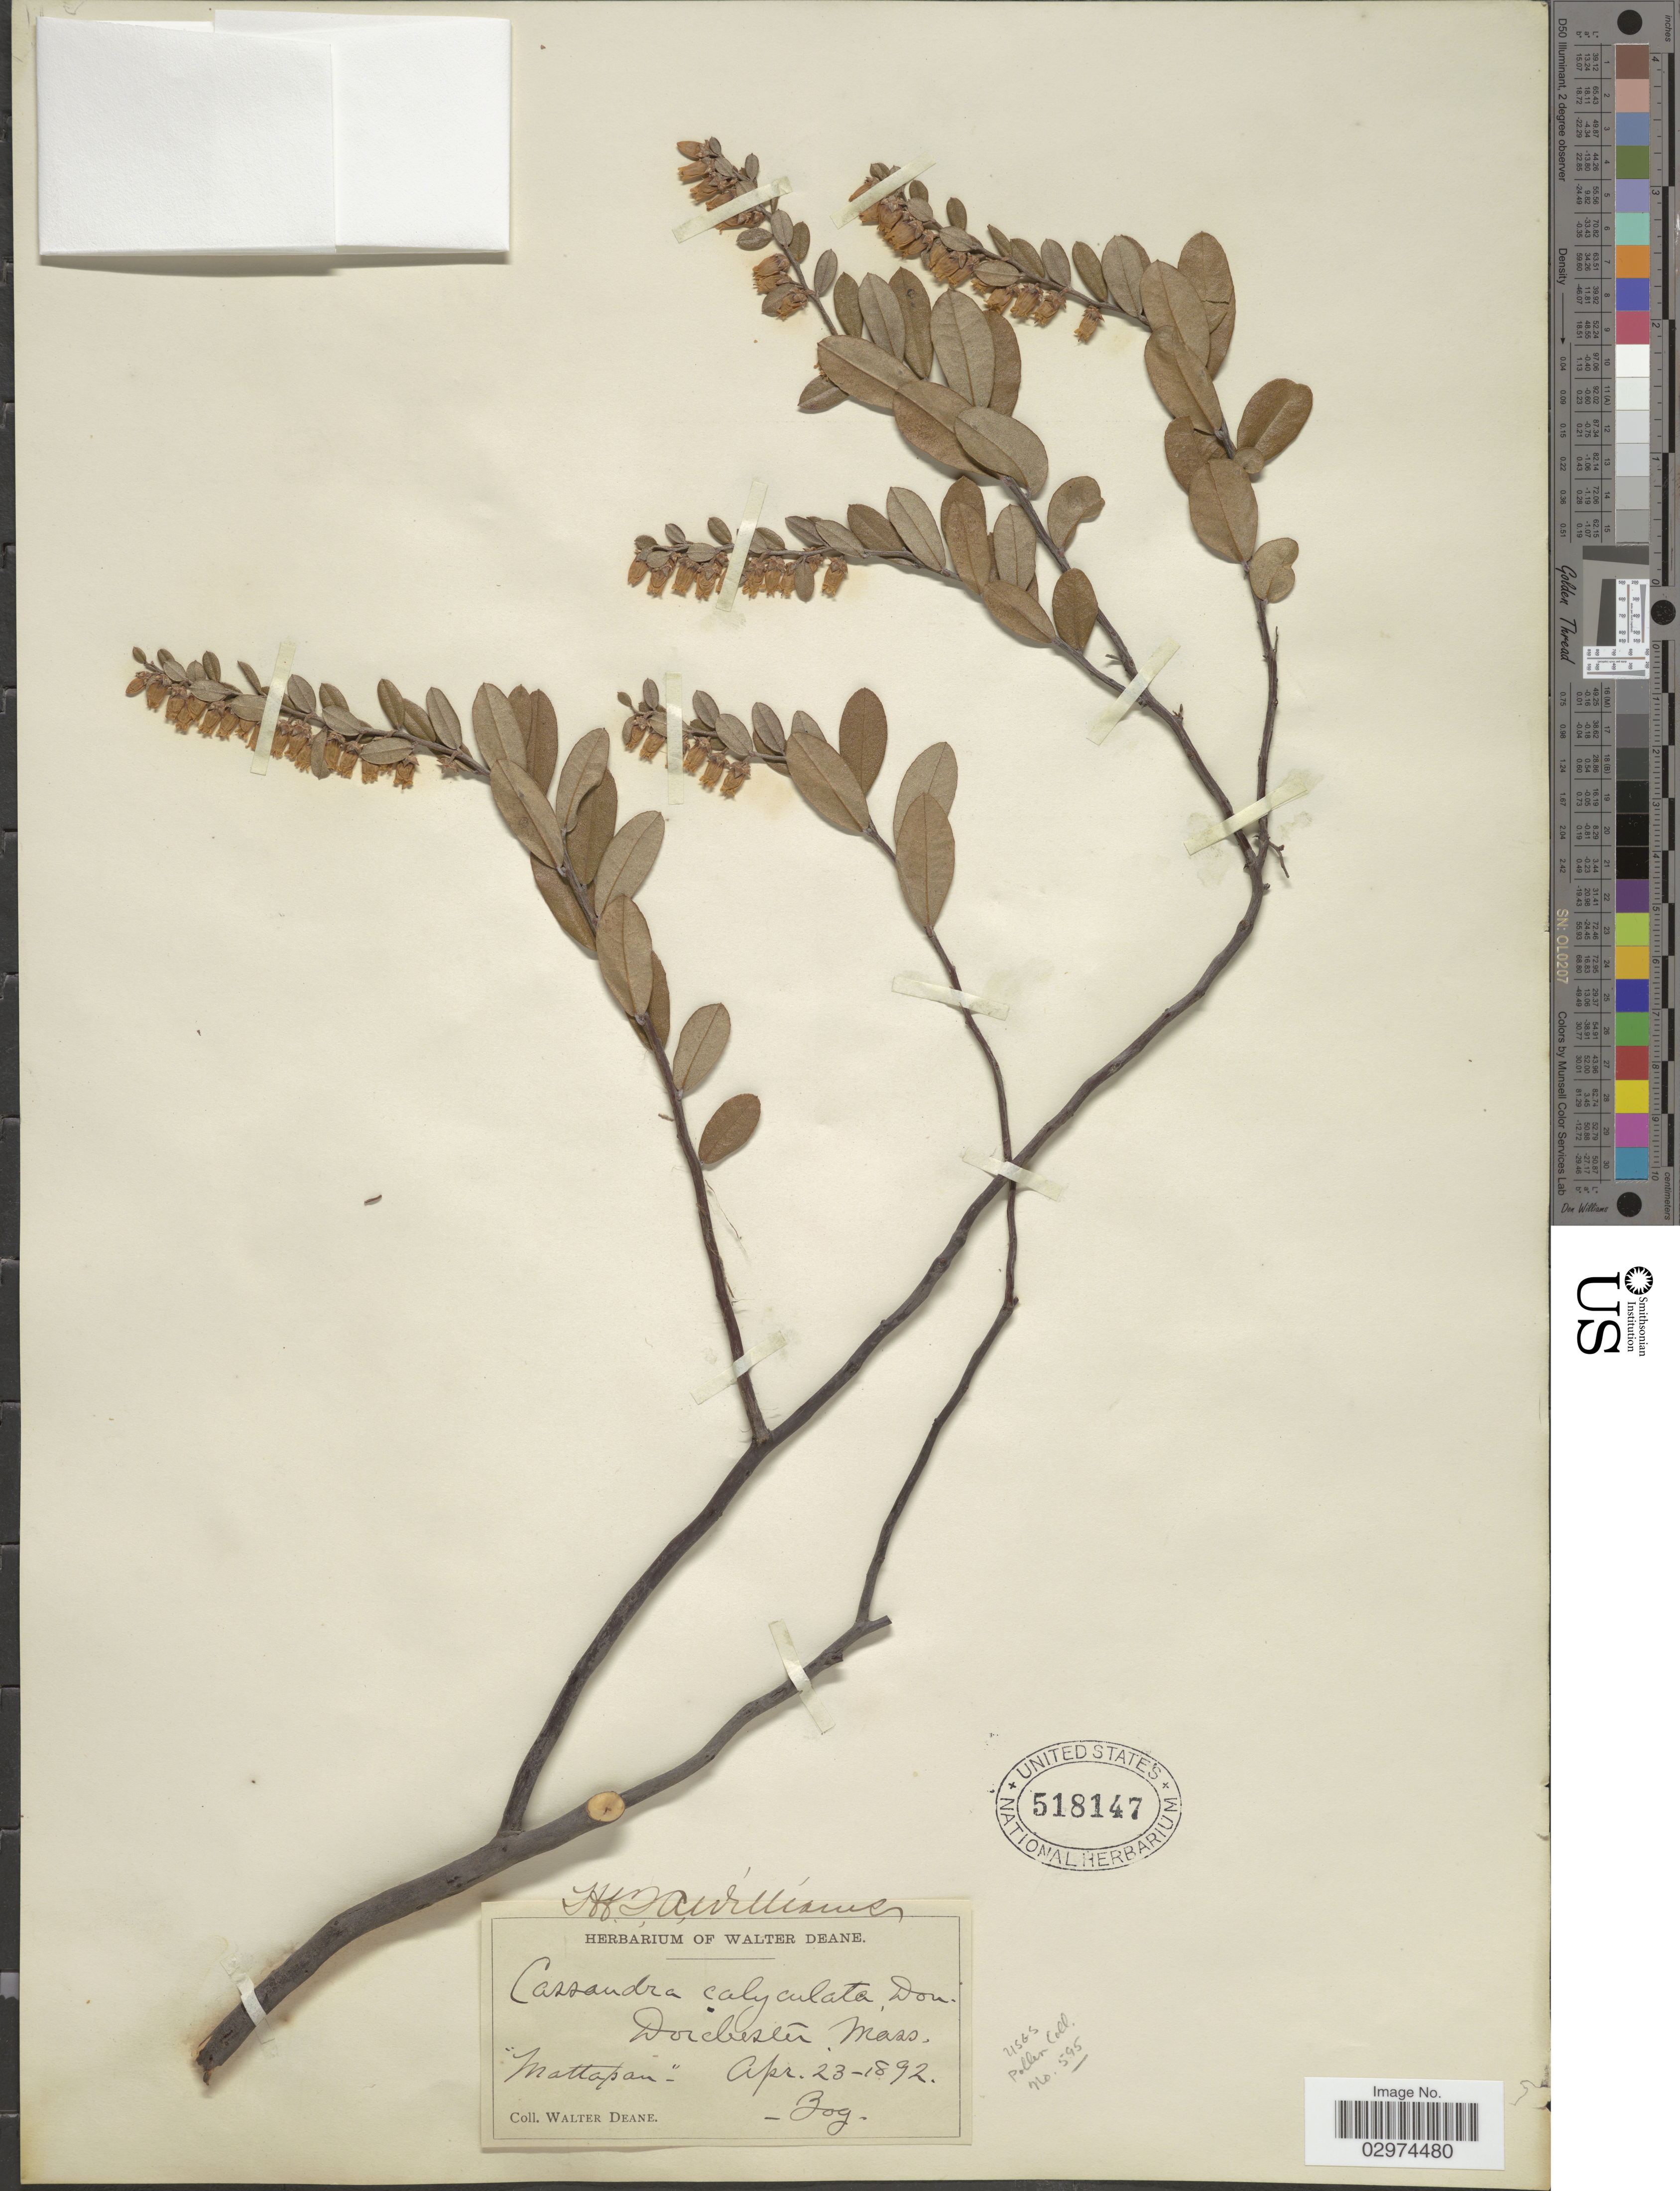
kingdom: Plantae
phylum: Tracheophyta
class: Magnoliopsida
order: Ericales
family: Ericaceae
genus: Chamaedaphne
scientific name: Chamaedaphne calyculata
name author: (L.) Moench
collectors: W. Deane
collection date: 1892-04-23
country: United States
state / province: Massachusetts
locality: Dorchester, "Mattapan".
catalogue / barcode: US 518147